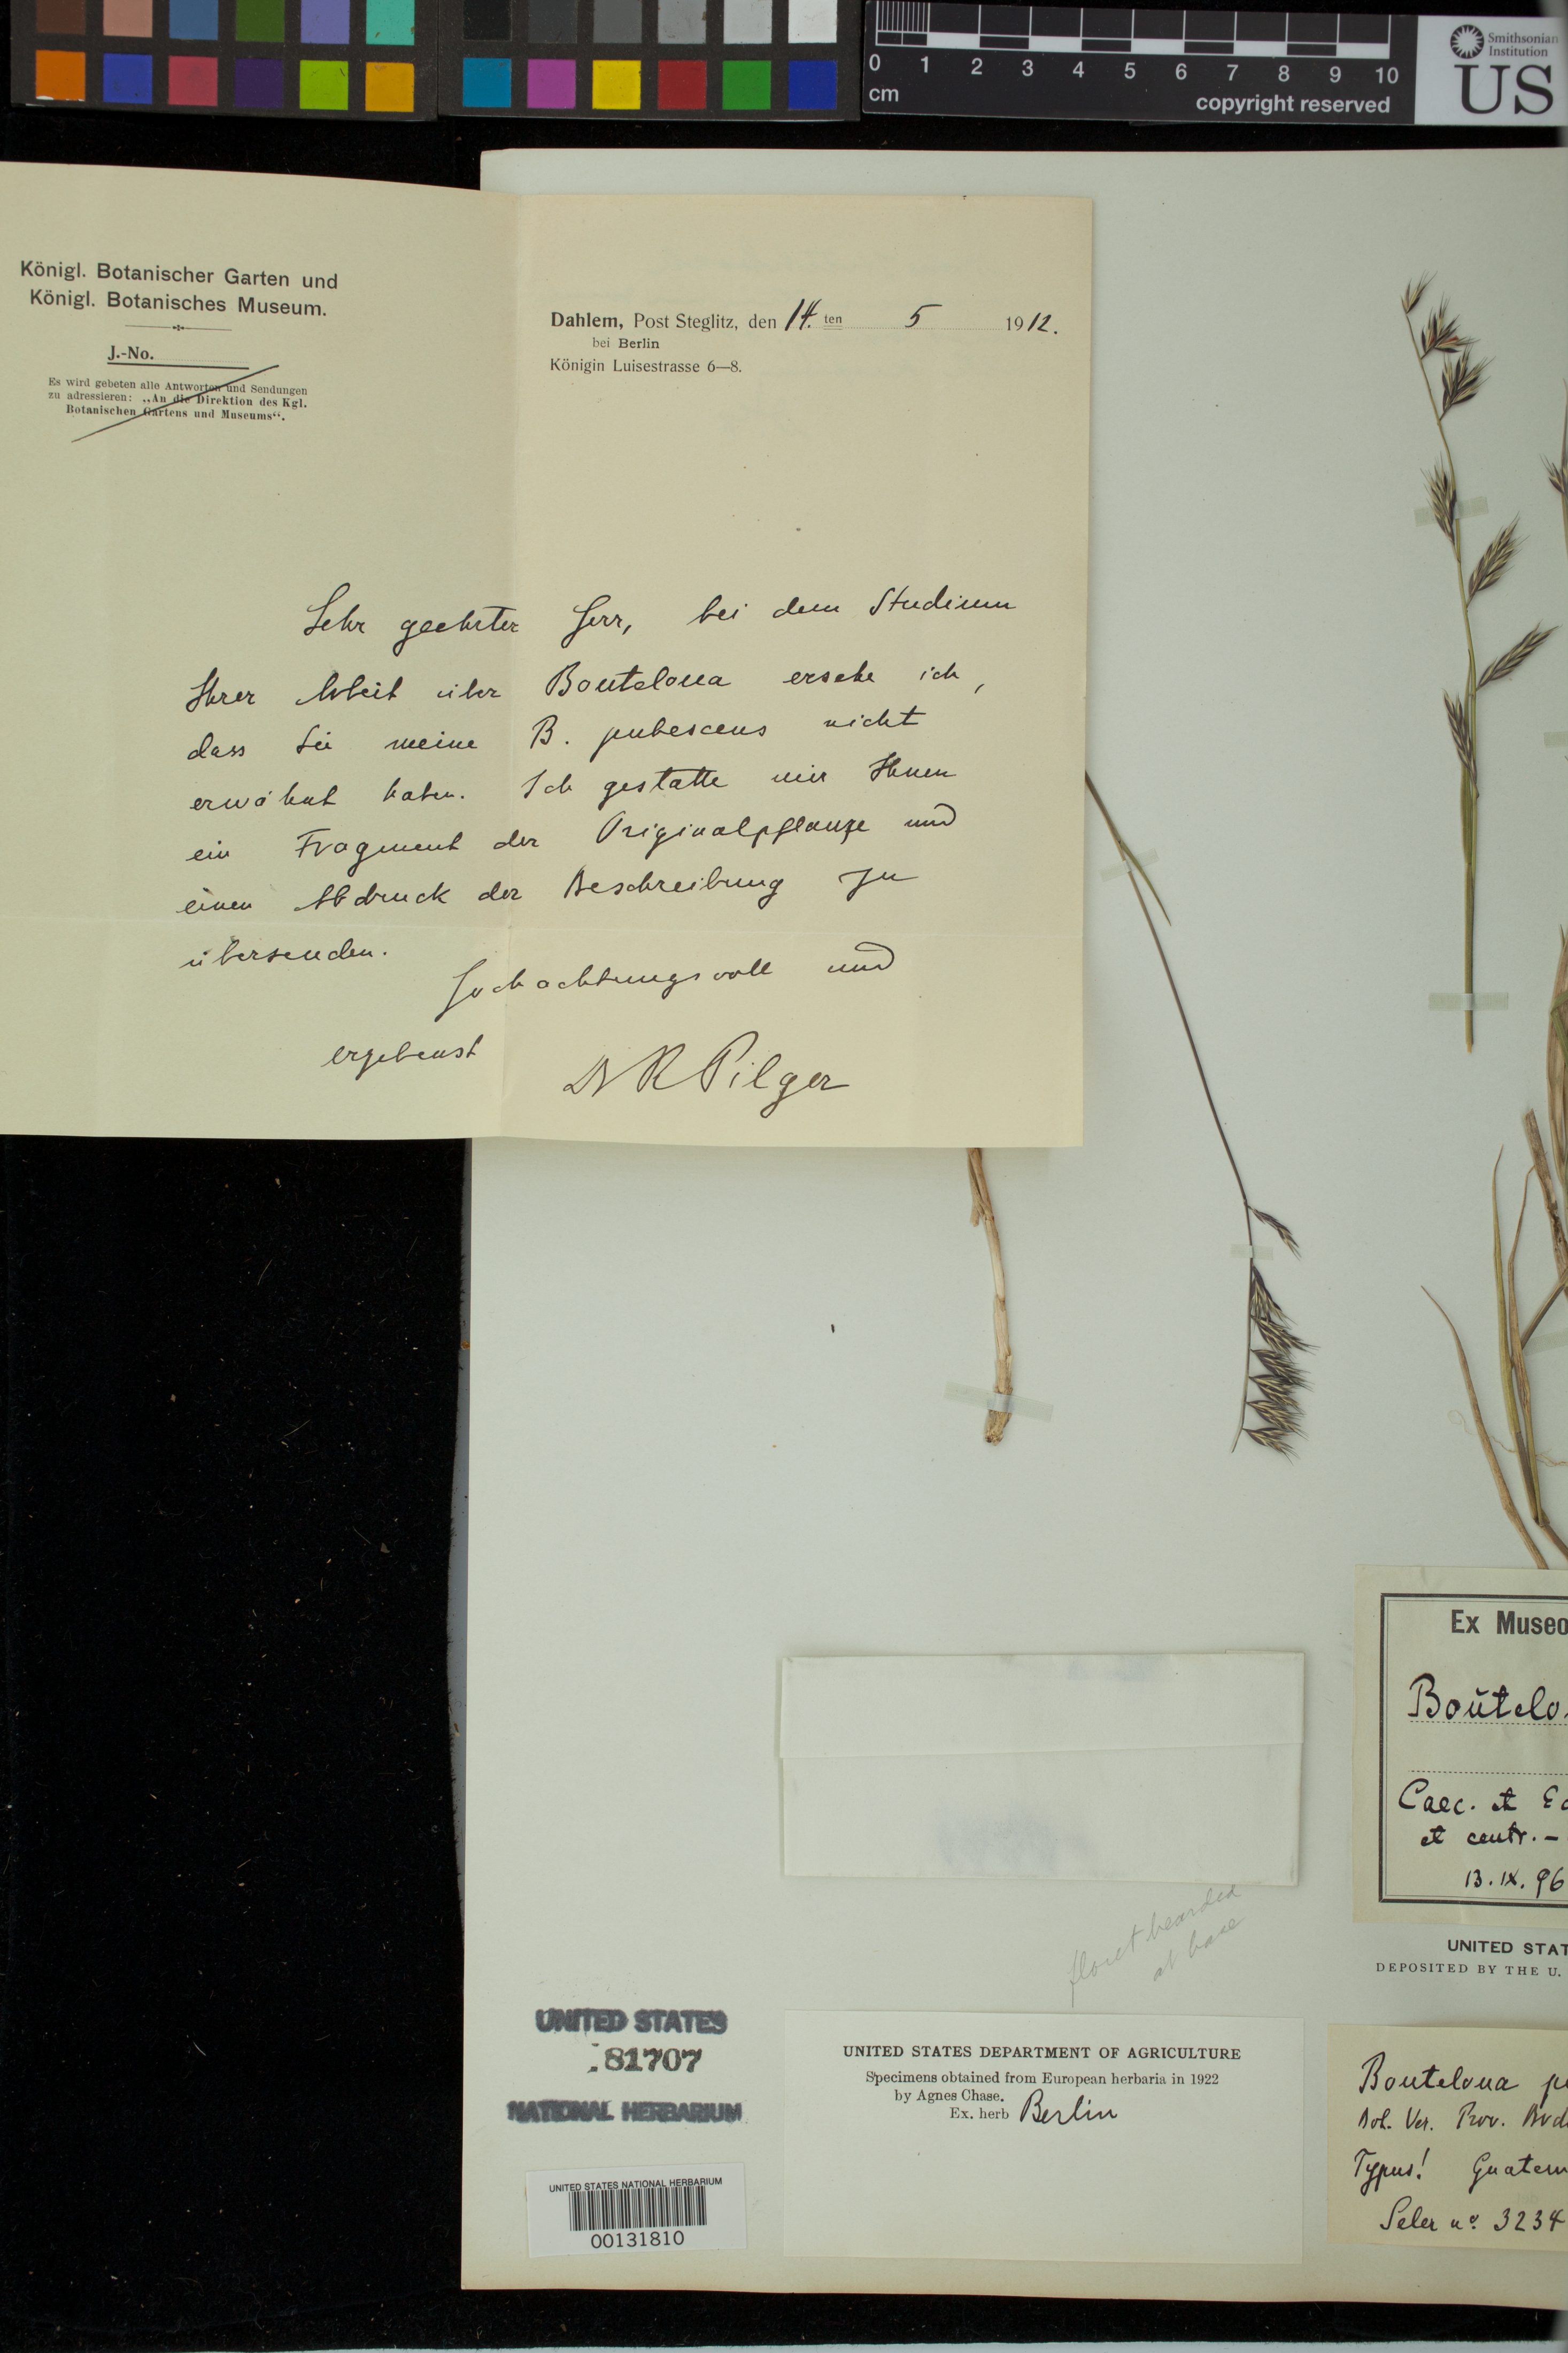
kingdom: Plantae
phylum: Tracheophyta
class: Liliopsida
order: Poales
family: Poaceae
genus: Bouteloua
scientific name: Bouteloua pubescens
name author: Pilg.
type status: Type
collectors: E. Seler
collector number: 3234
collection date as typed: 13 Nov 1896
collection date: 1896-11-13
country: Guatemala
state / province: Huehuetenango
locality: Near Malacatan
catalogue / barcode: US 81707